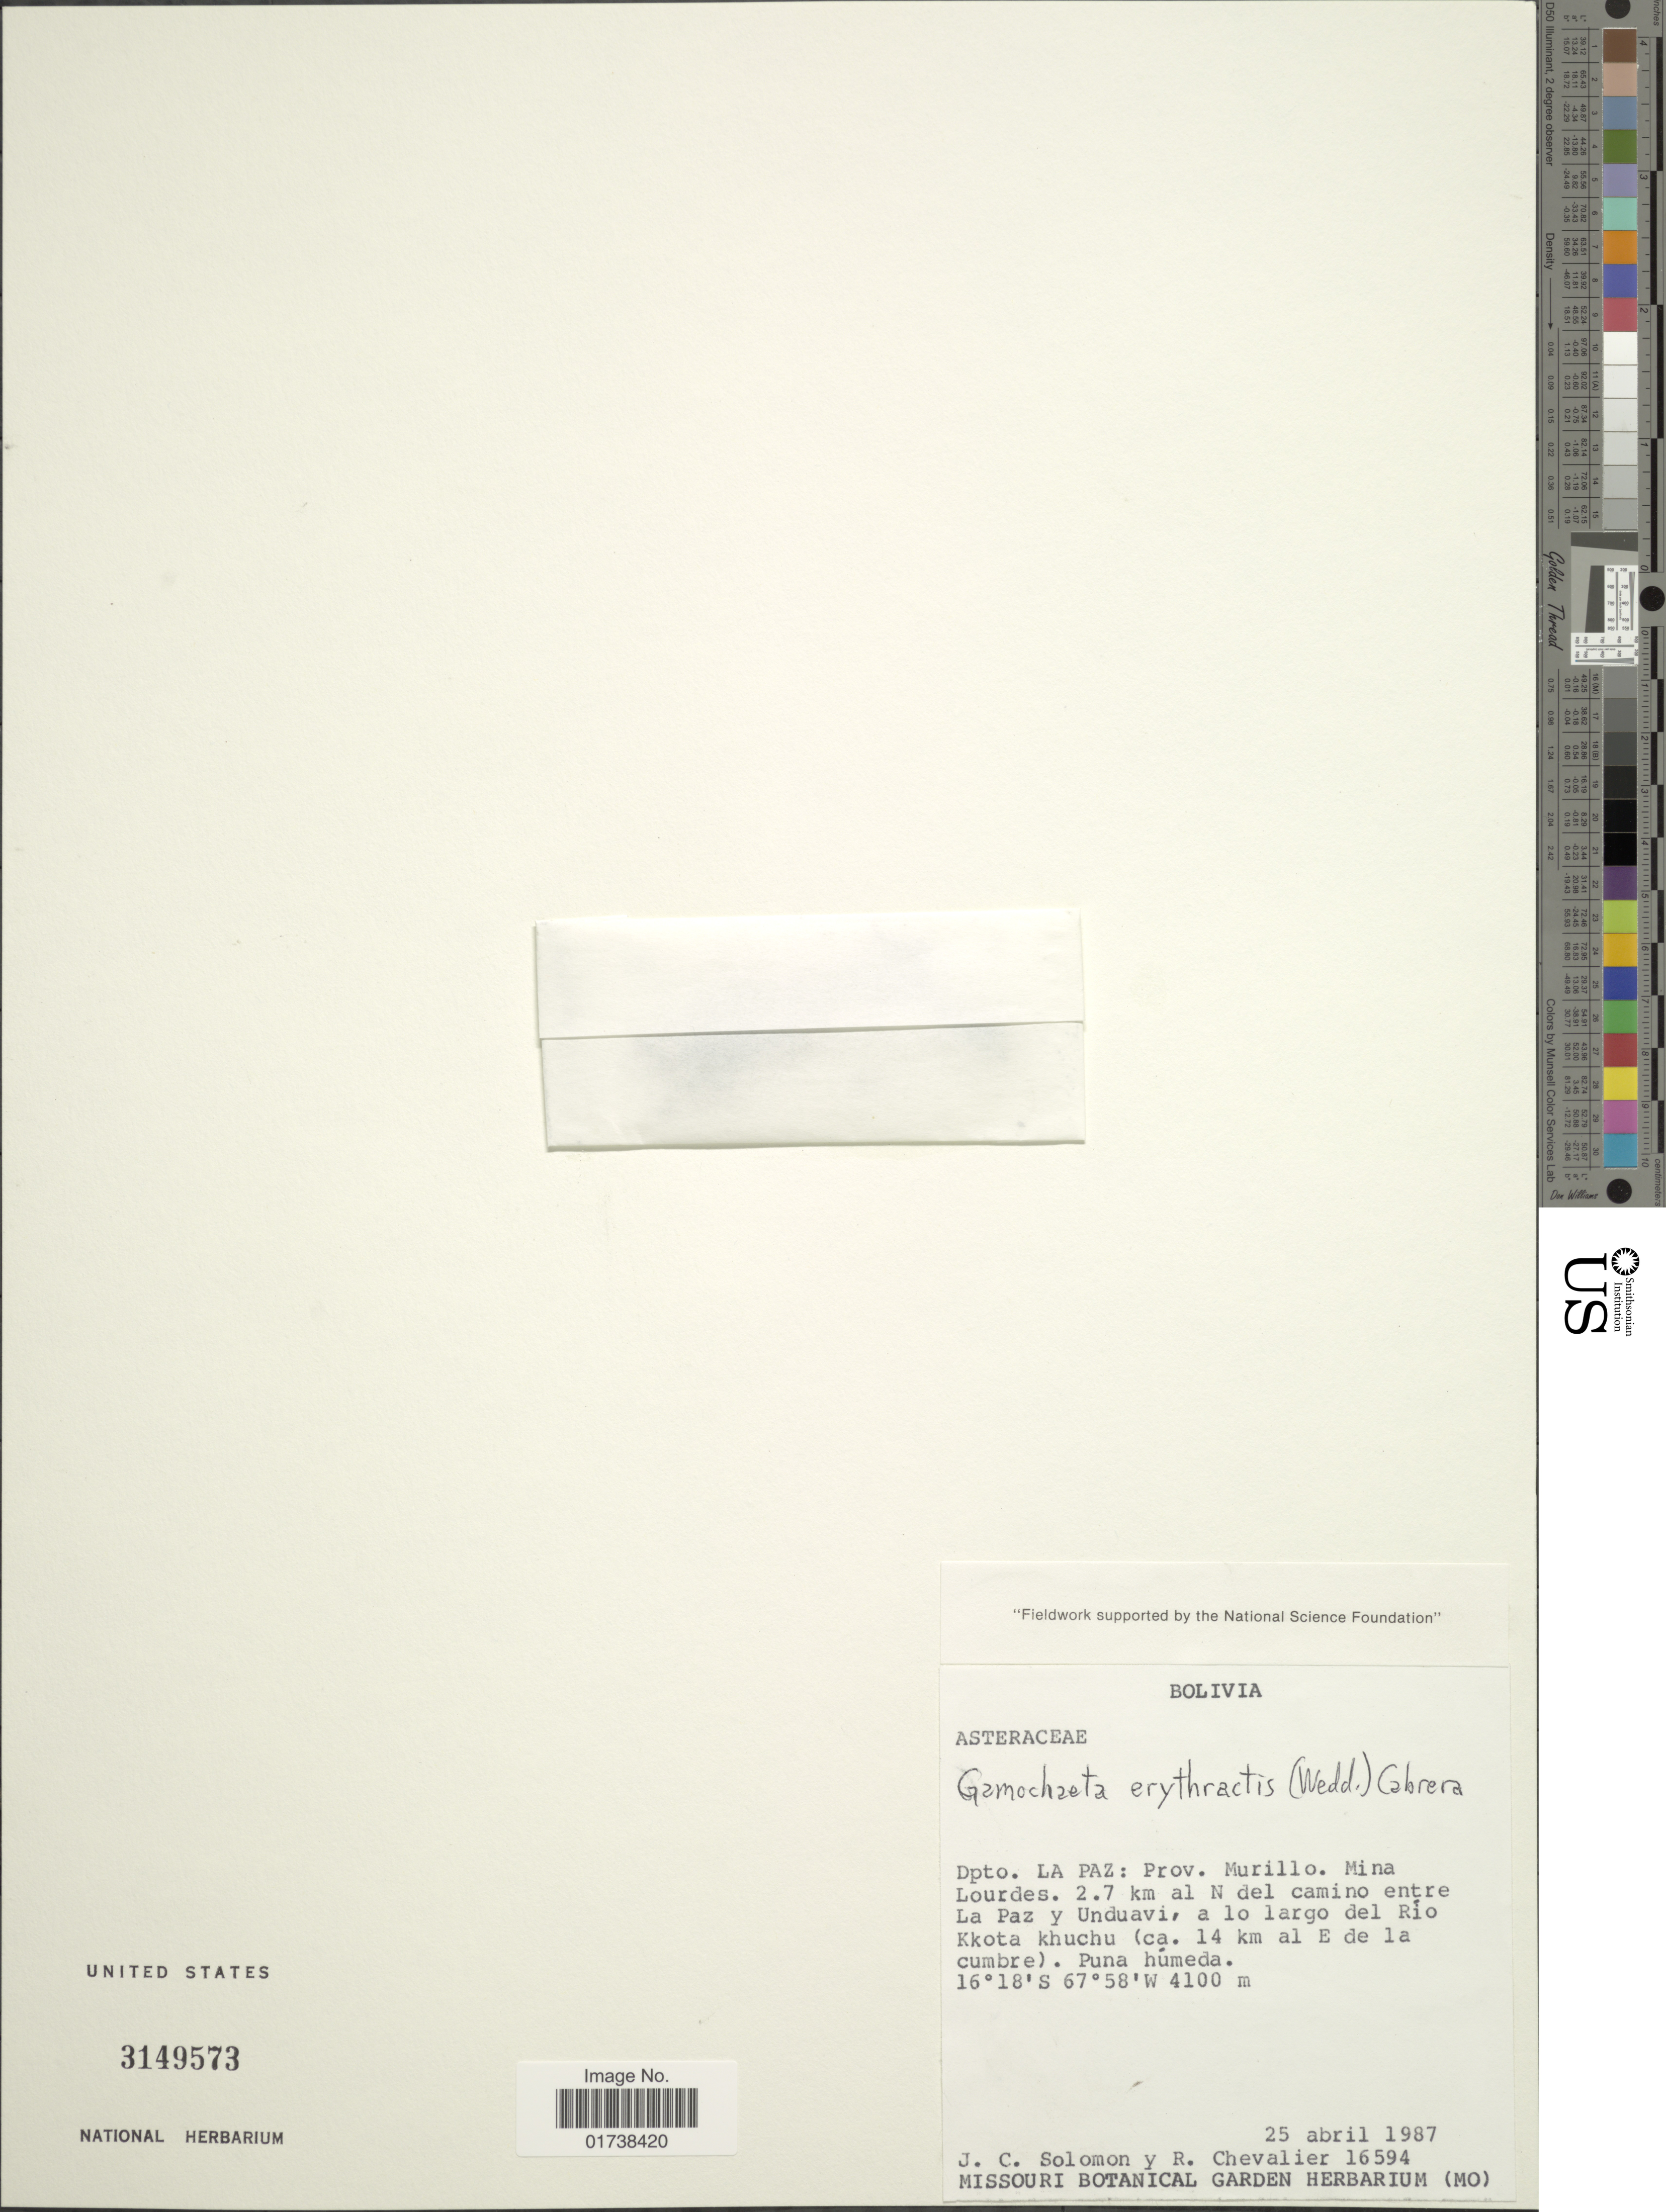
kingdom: Plantae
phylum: Tracheophyta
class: Magnoliopsida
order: Asterales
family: Asteraceae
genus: Gamochaeta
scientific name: Gamochaeta erythractis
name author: (Wedd.) Cabrera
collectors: J. C. Solomon & R. C. Chevalier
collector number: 16594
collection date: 1987-04-25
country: Bolivia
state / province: La Paz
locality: Dpto. La Paz: Prov. Murillo, Mino Lourdes, 2.7 km al N del camino entre La Paz y Unduavi, a lo largo del Rio Kkota Khuchu (ca. 14 km al E de la cumbre)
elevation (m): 4100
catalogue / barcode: US 3149573